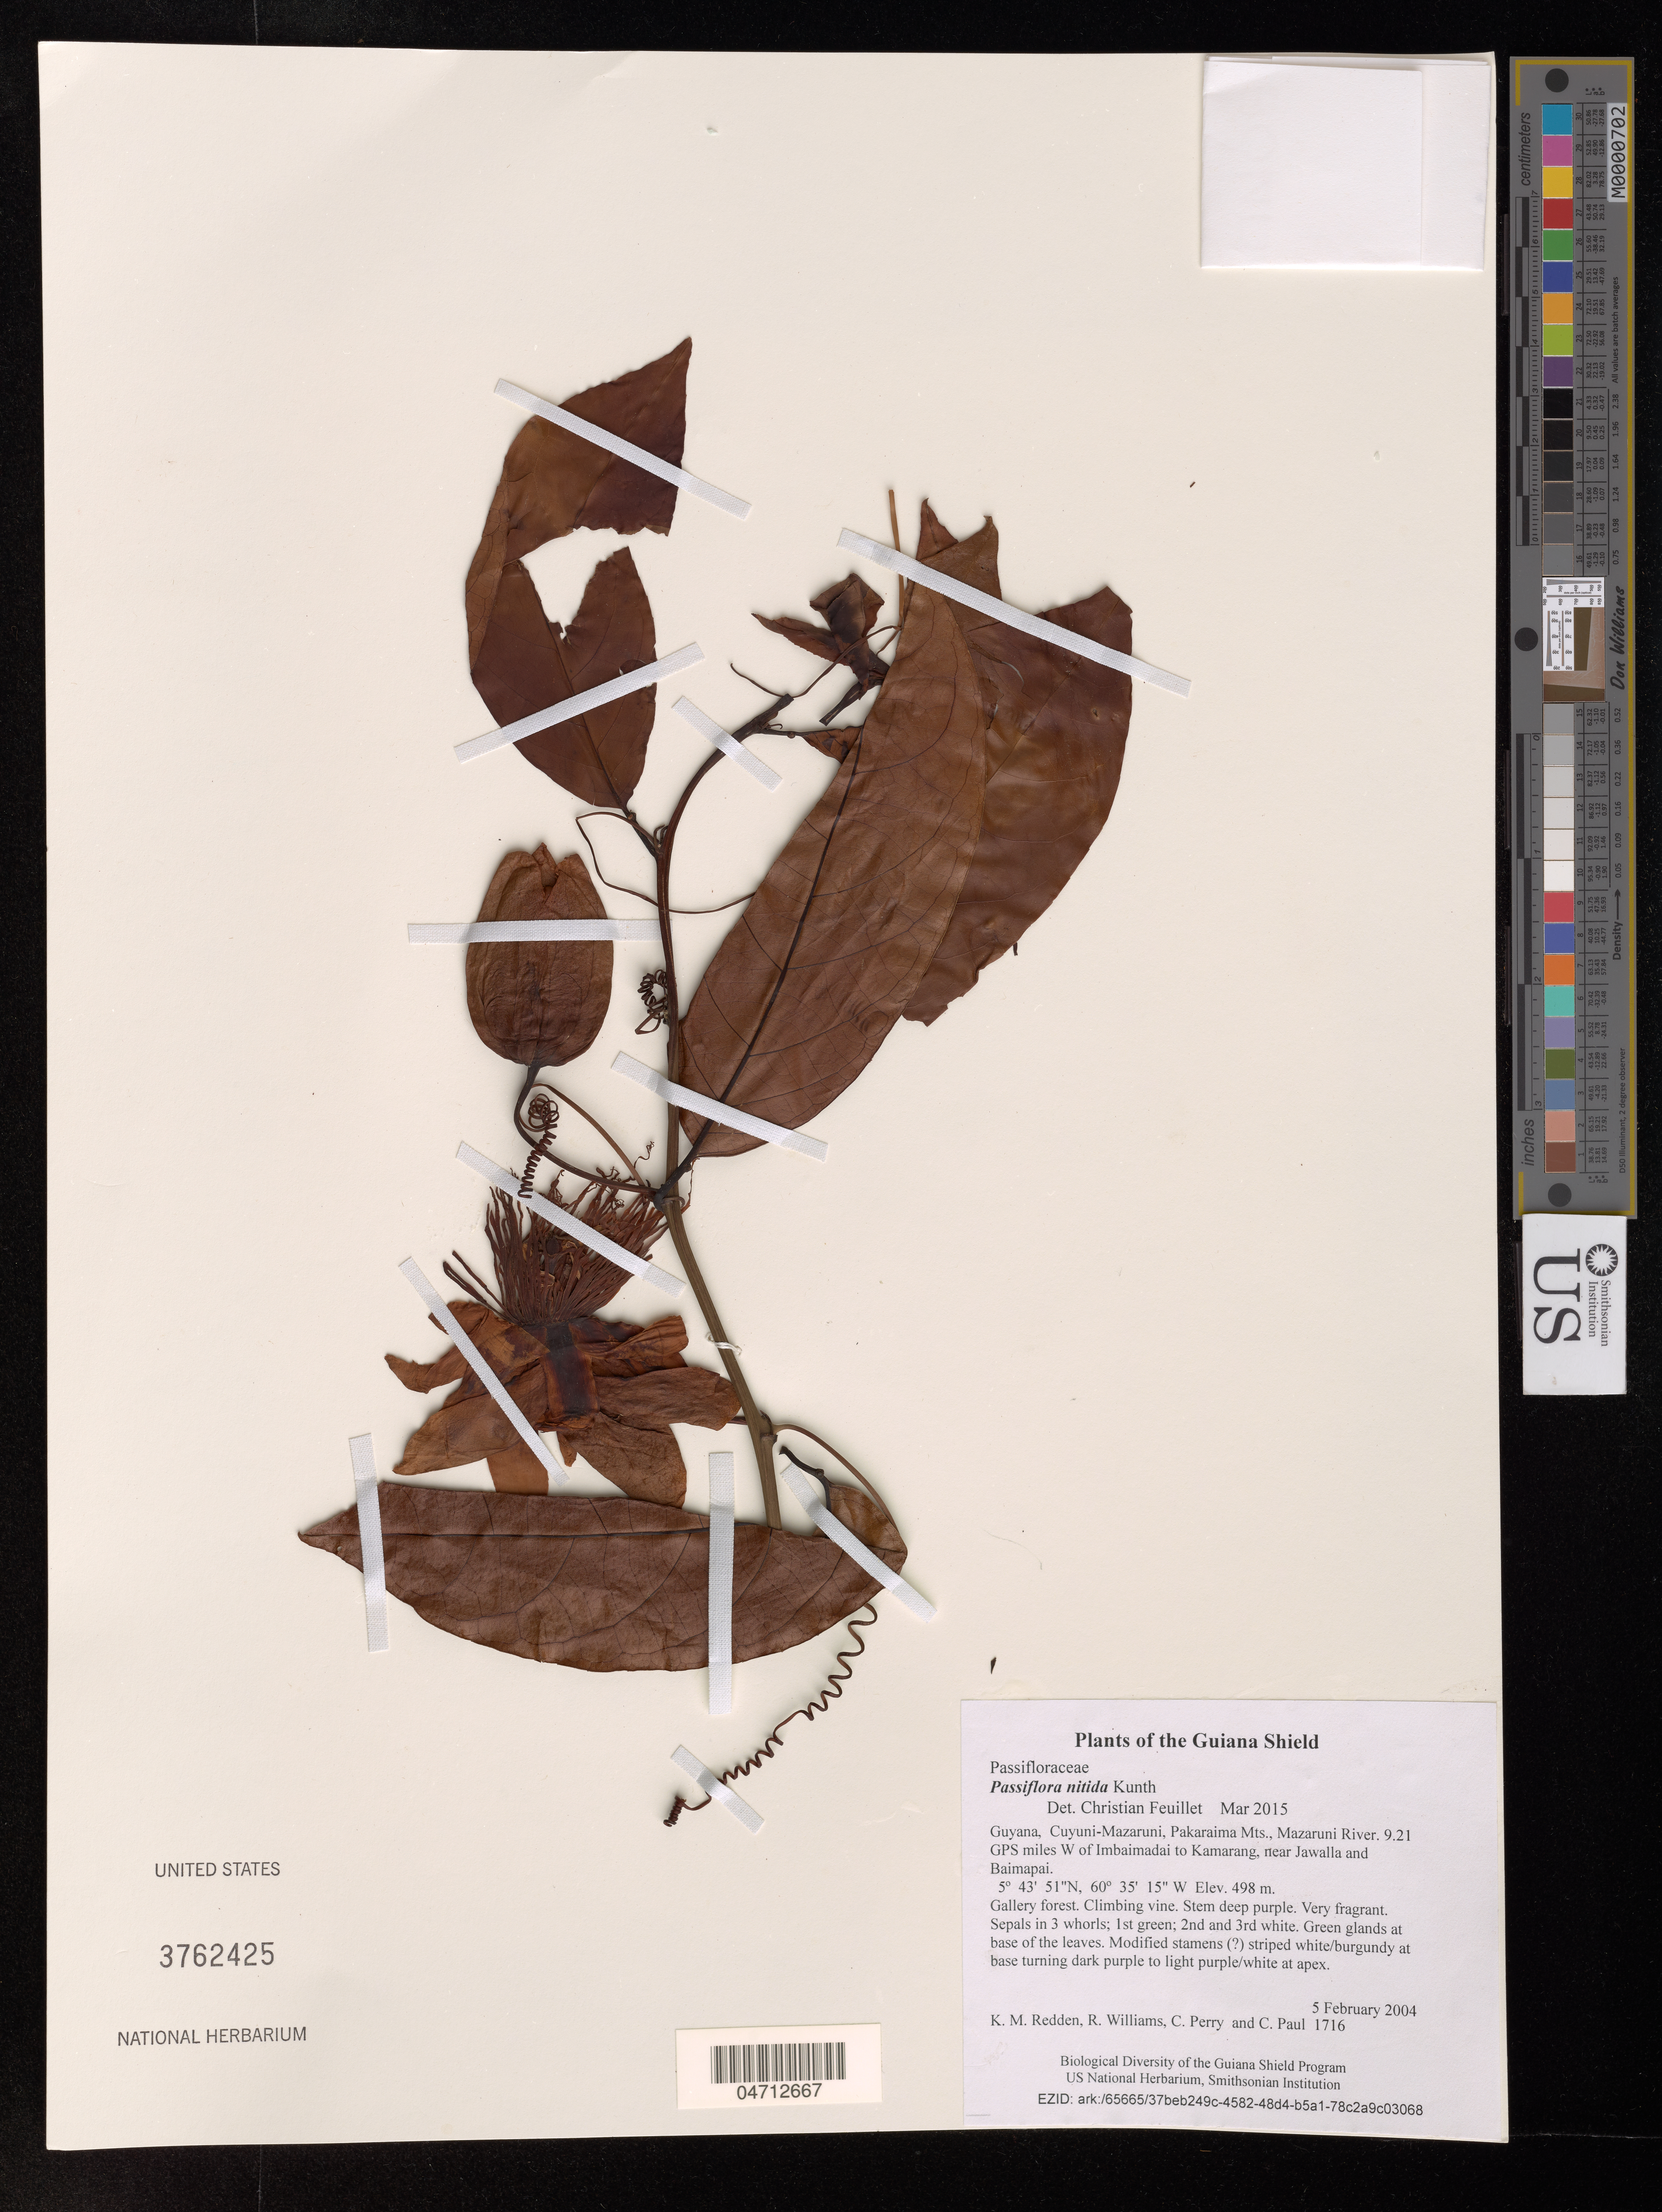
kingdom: Plantae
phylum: Tracheophyta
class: Magnoliopsida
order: Malpighiales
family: Passifloraceae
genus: Passiflora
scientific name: Passiflora nitida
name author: Kunth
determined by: Feuillet, C.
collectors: K. M. Redden, R. Williams, C. Perry & C. Paul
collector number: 1716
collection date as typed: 5 February 2004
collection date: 2004-02-05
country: Guyana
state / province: Cuyuni-Mazaruni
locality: Pakaraima Mts., Mazaruni River. 9.21 GPS miles W of Imbaimadai to Kamarang, near Jawalla and Baimapai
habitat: Gallery forest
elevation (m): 498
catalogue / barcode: US 3762425